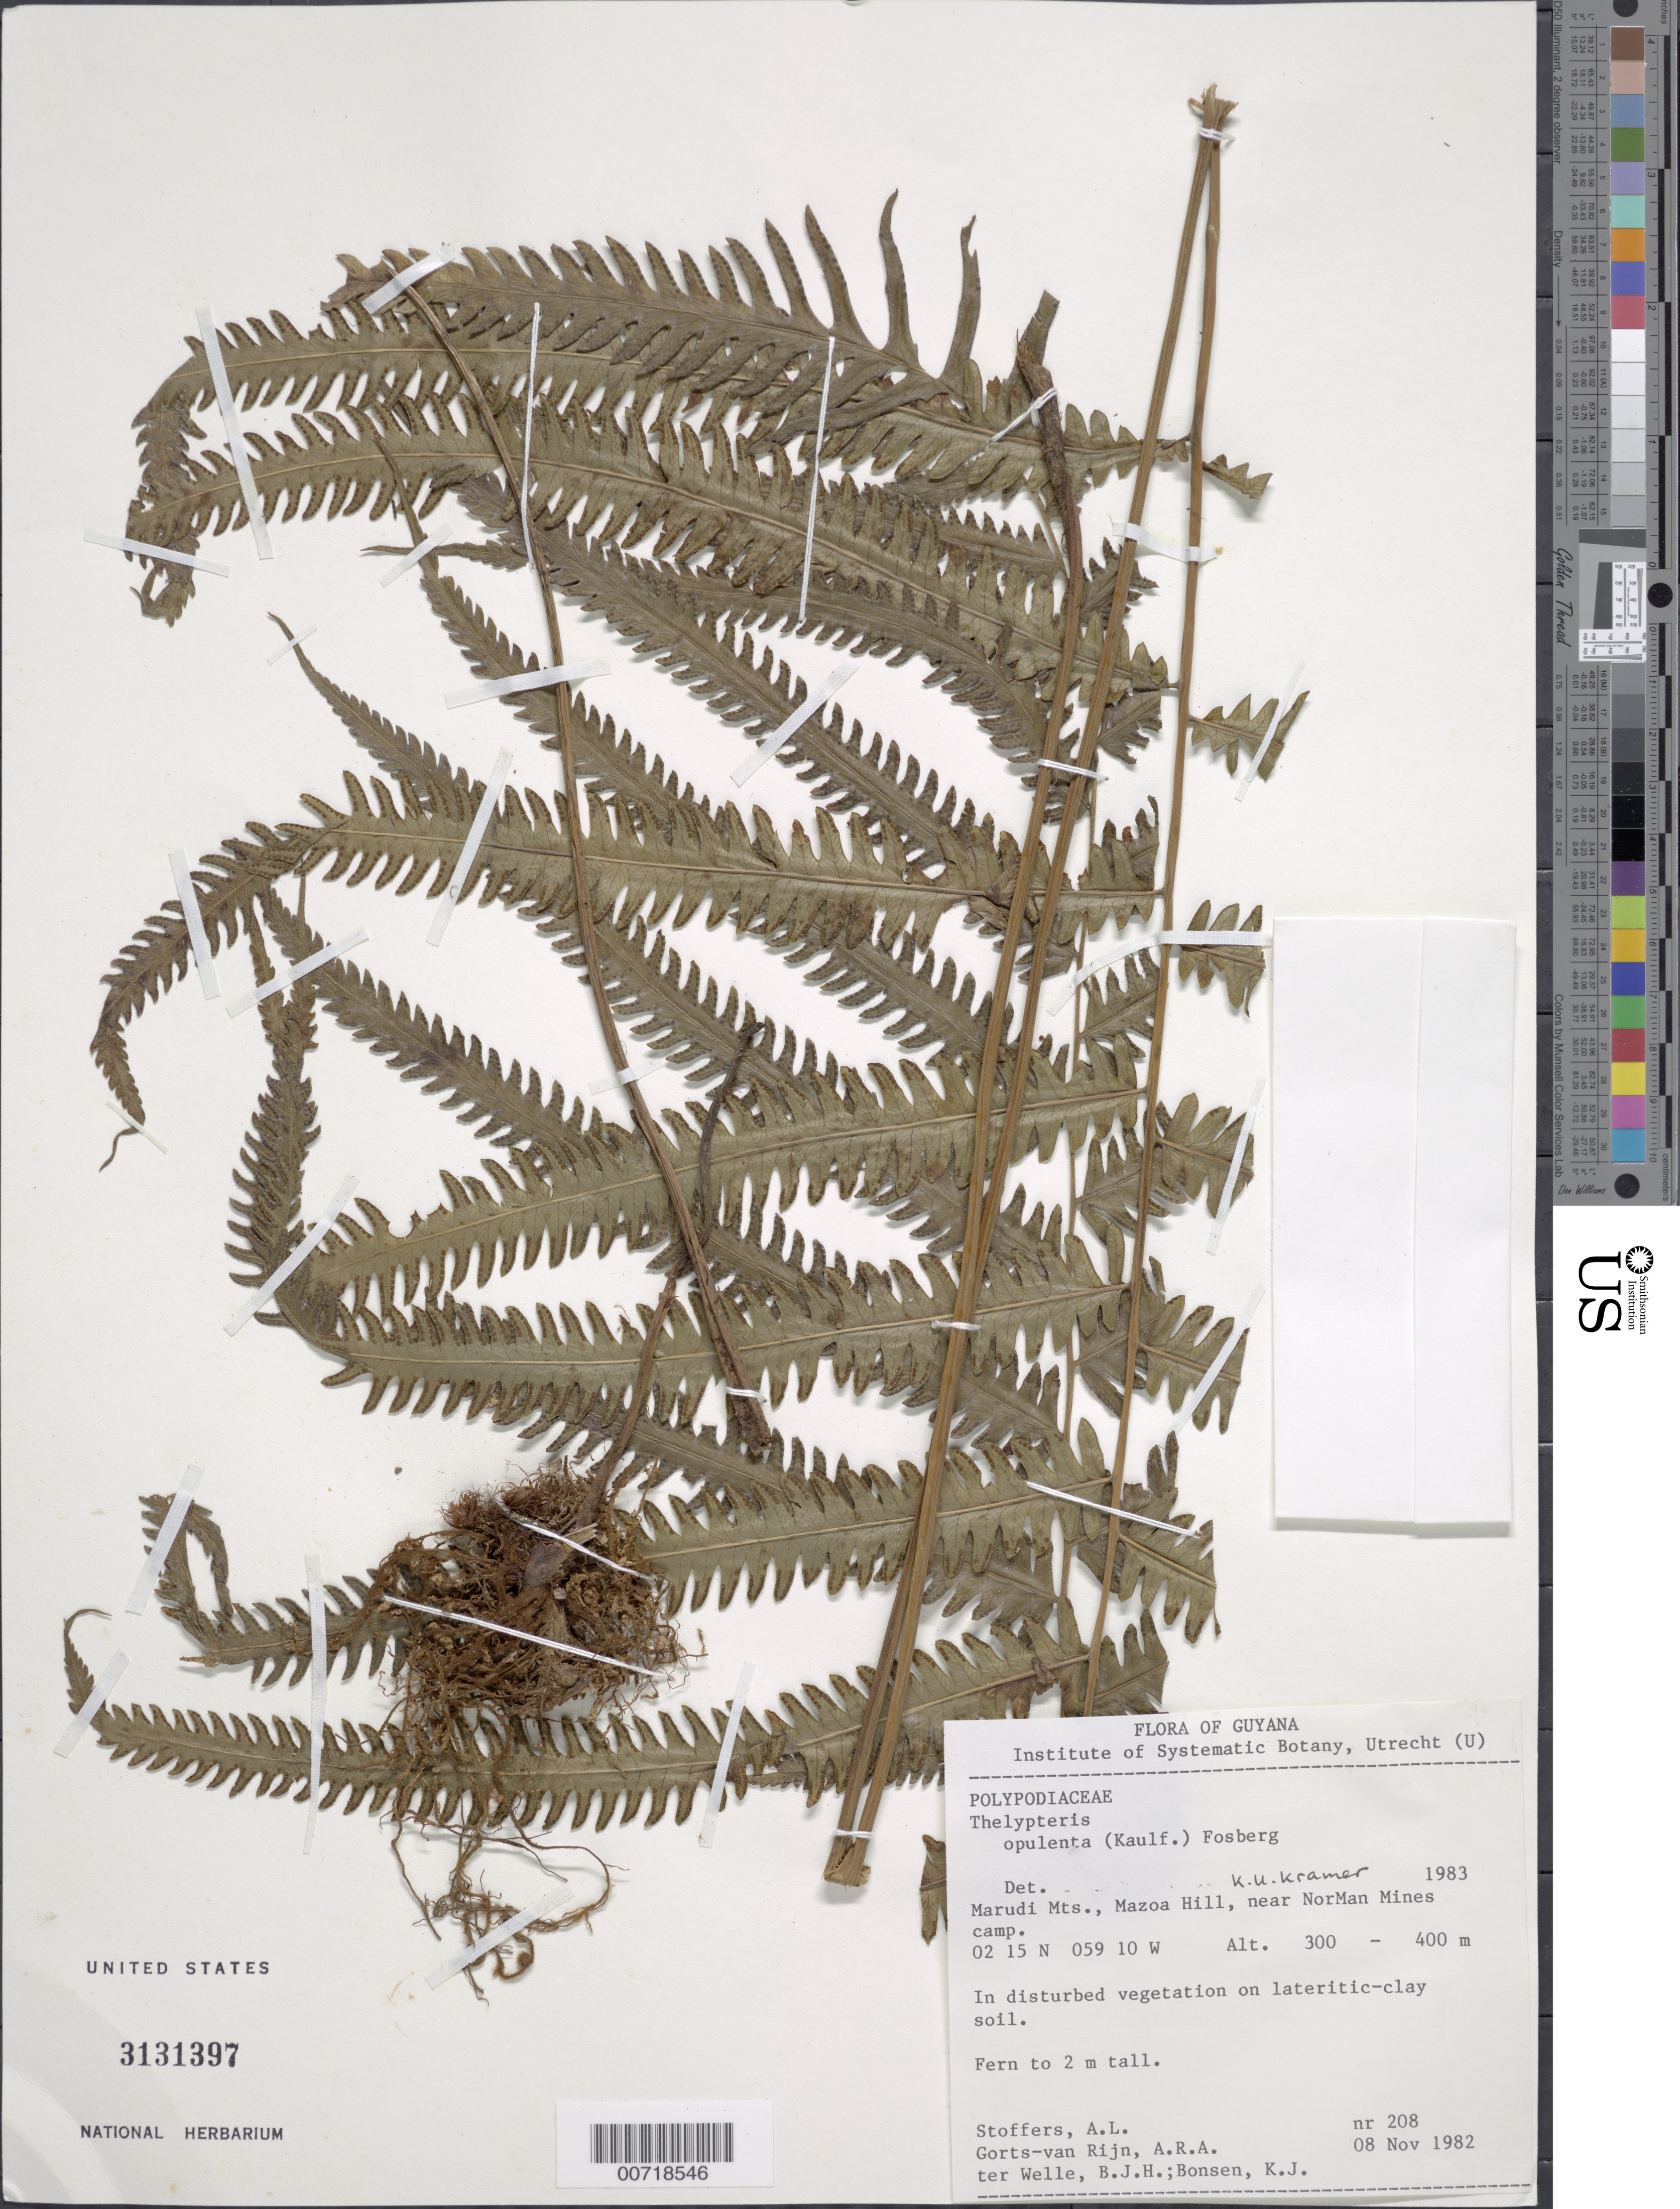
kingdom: Plantae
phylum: Tracheophyta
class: Polypodiopsida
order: Polypodiales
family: Thelypteridaceae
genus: Amphineuron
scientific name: Amphineuron opulentum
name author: (Kaulf.) Holttum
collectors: A. Stoffers, A. .R. A. Görts-van Rijn, B. Welle & K. Bonsen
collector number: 208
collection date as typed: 8-Nov-82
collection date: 1982-11-08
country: Guyana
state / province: U. Takutu-U. Essequibo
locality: Marudi Mts., Mazoa Hill, near NorMan Mines camp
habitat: Disturbed vegetation on lateritic clay soil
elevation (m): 300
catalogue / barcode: US 3131397